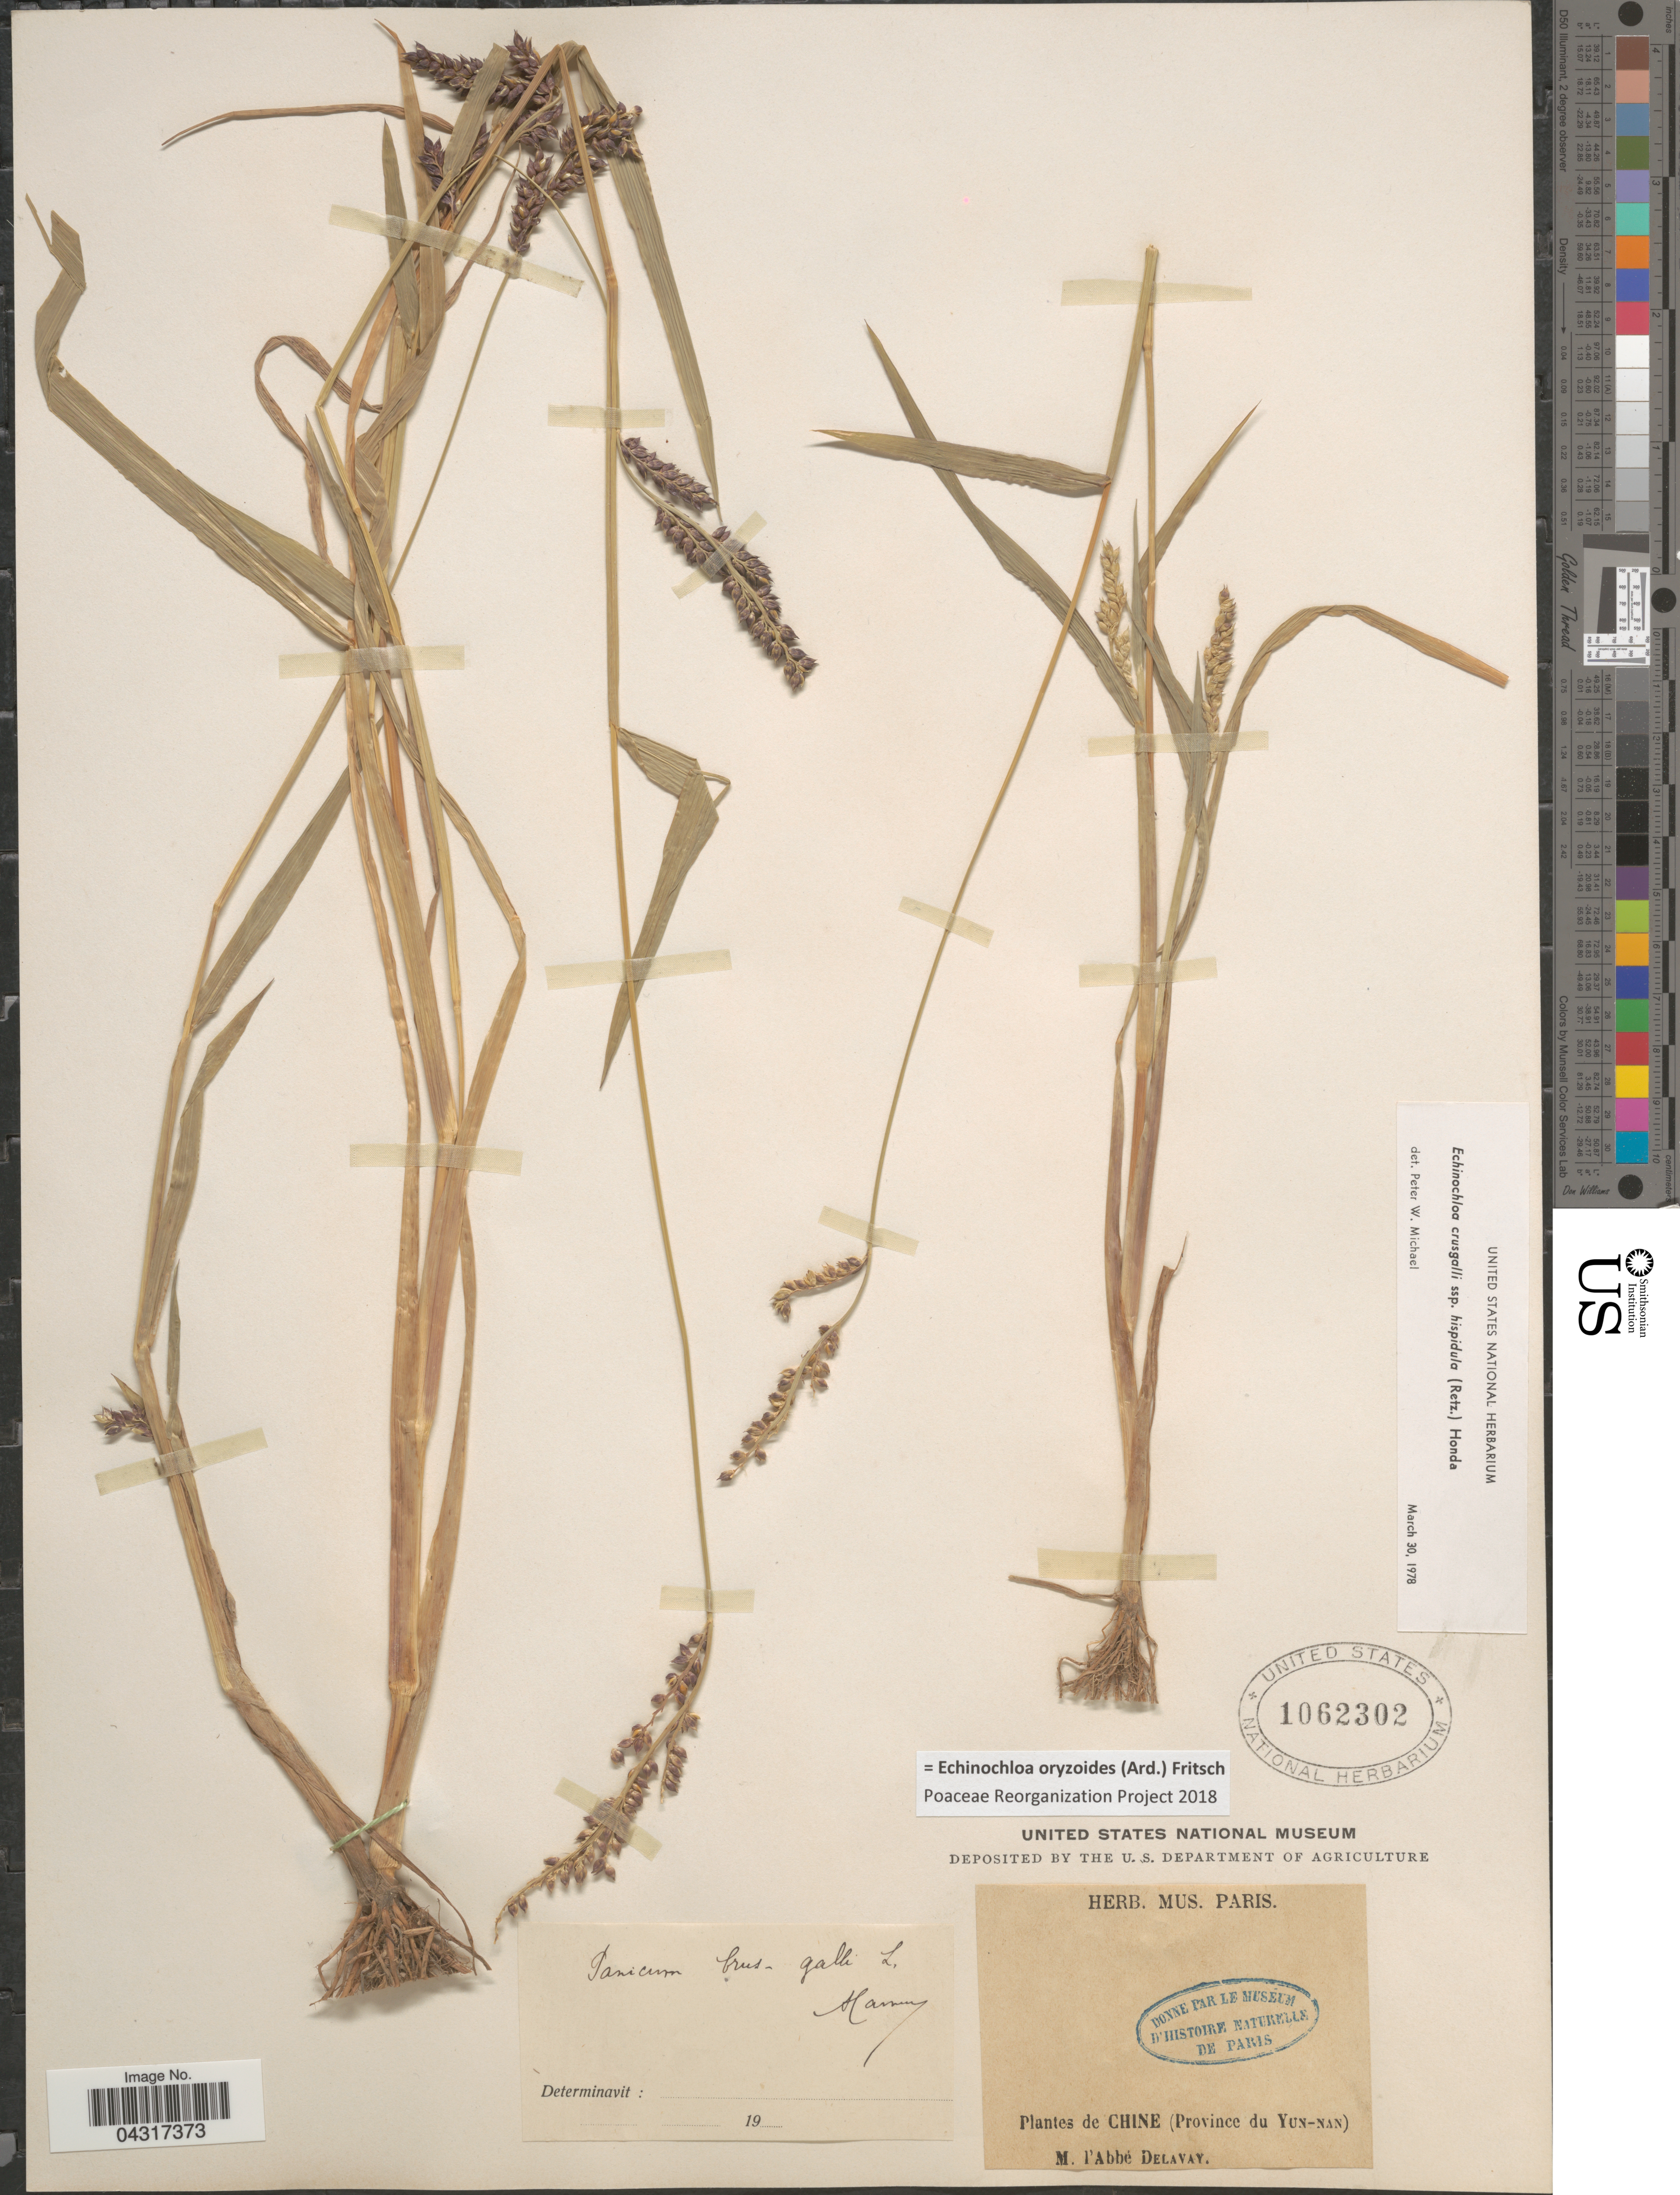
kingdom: Plantae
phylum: Tracheophyta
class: Liliopsida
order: Poales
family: Poaceae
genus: Echinochloa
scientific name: Echinochloa oryzoides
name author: (Ard.) Fritsch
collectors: P. Delavay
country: China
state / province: Yunnan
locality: Province du Yun-nan.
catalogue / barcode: US 1062302